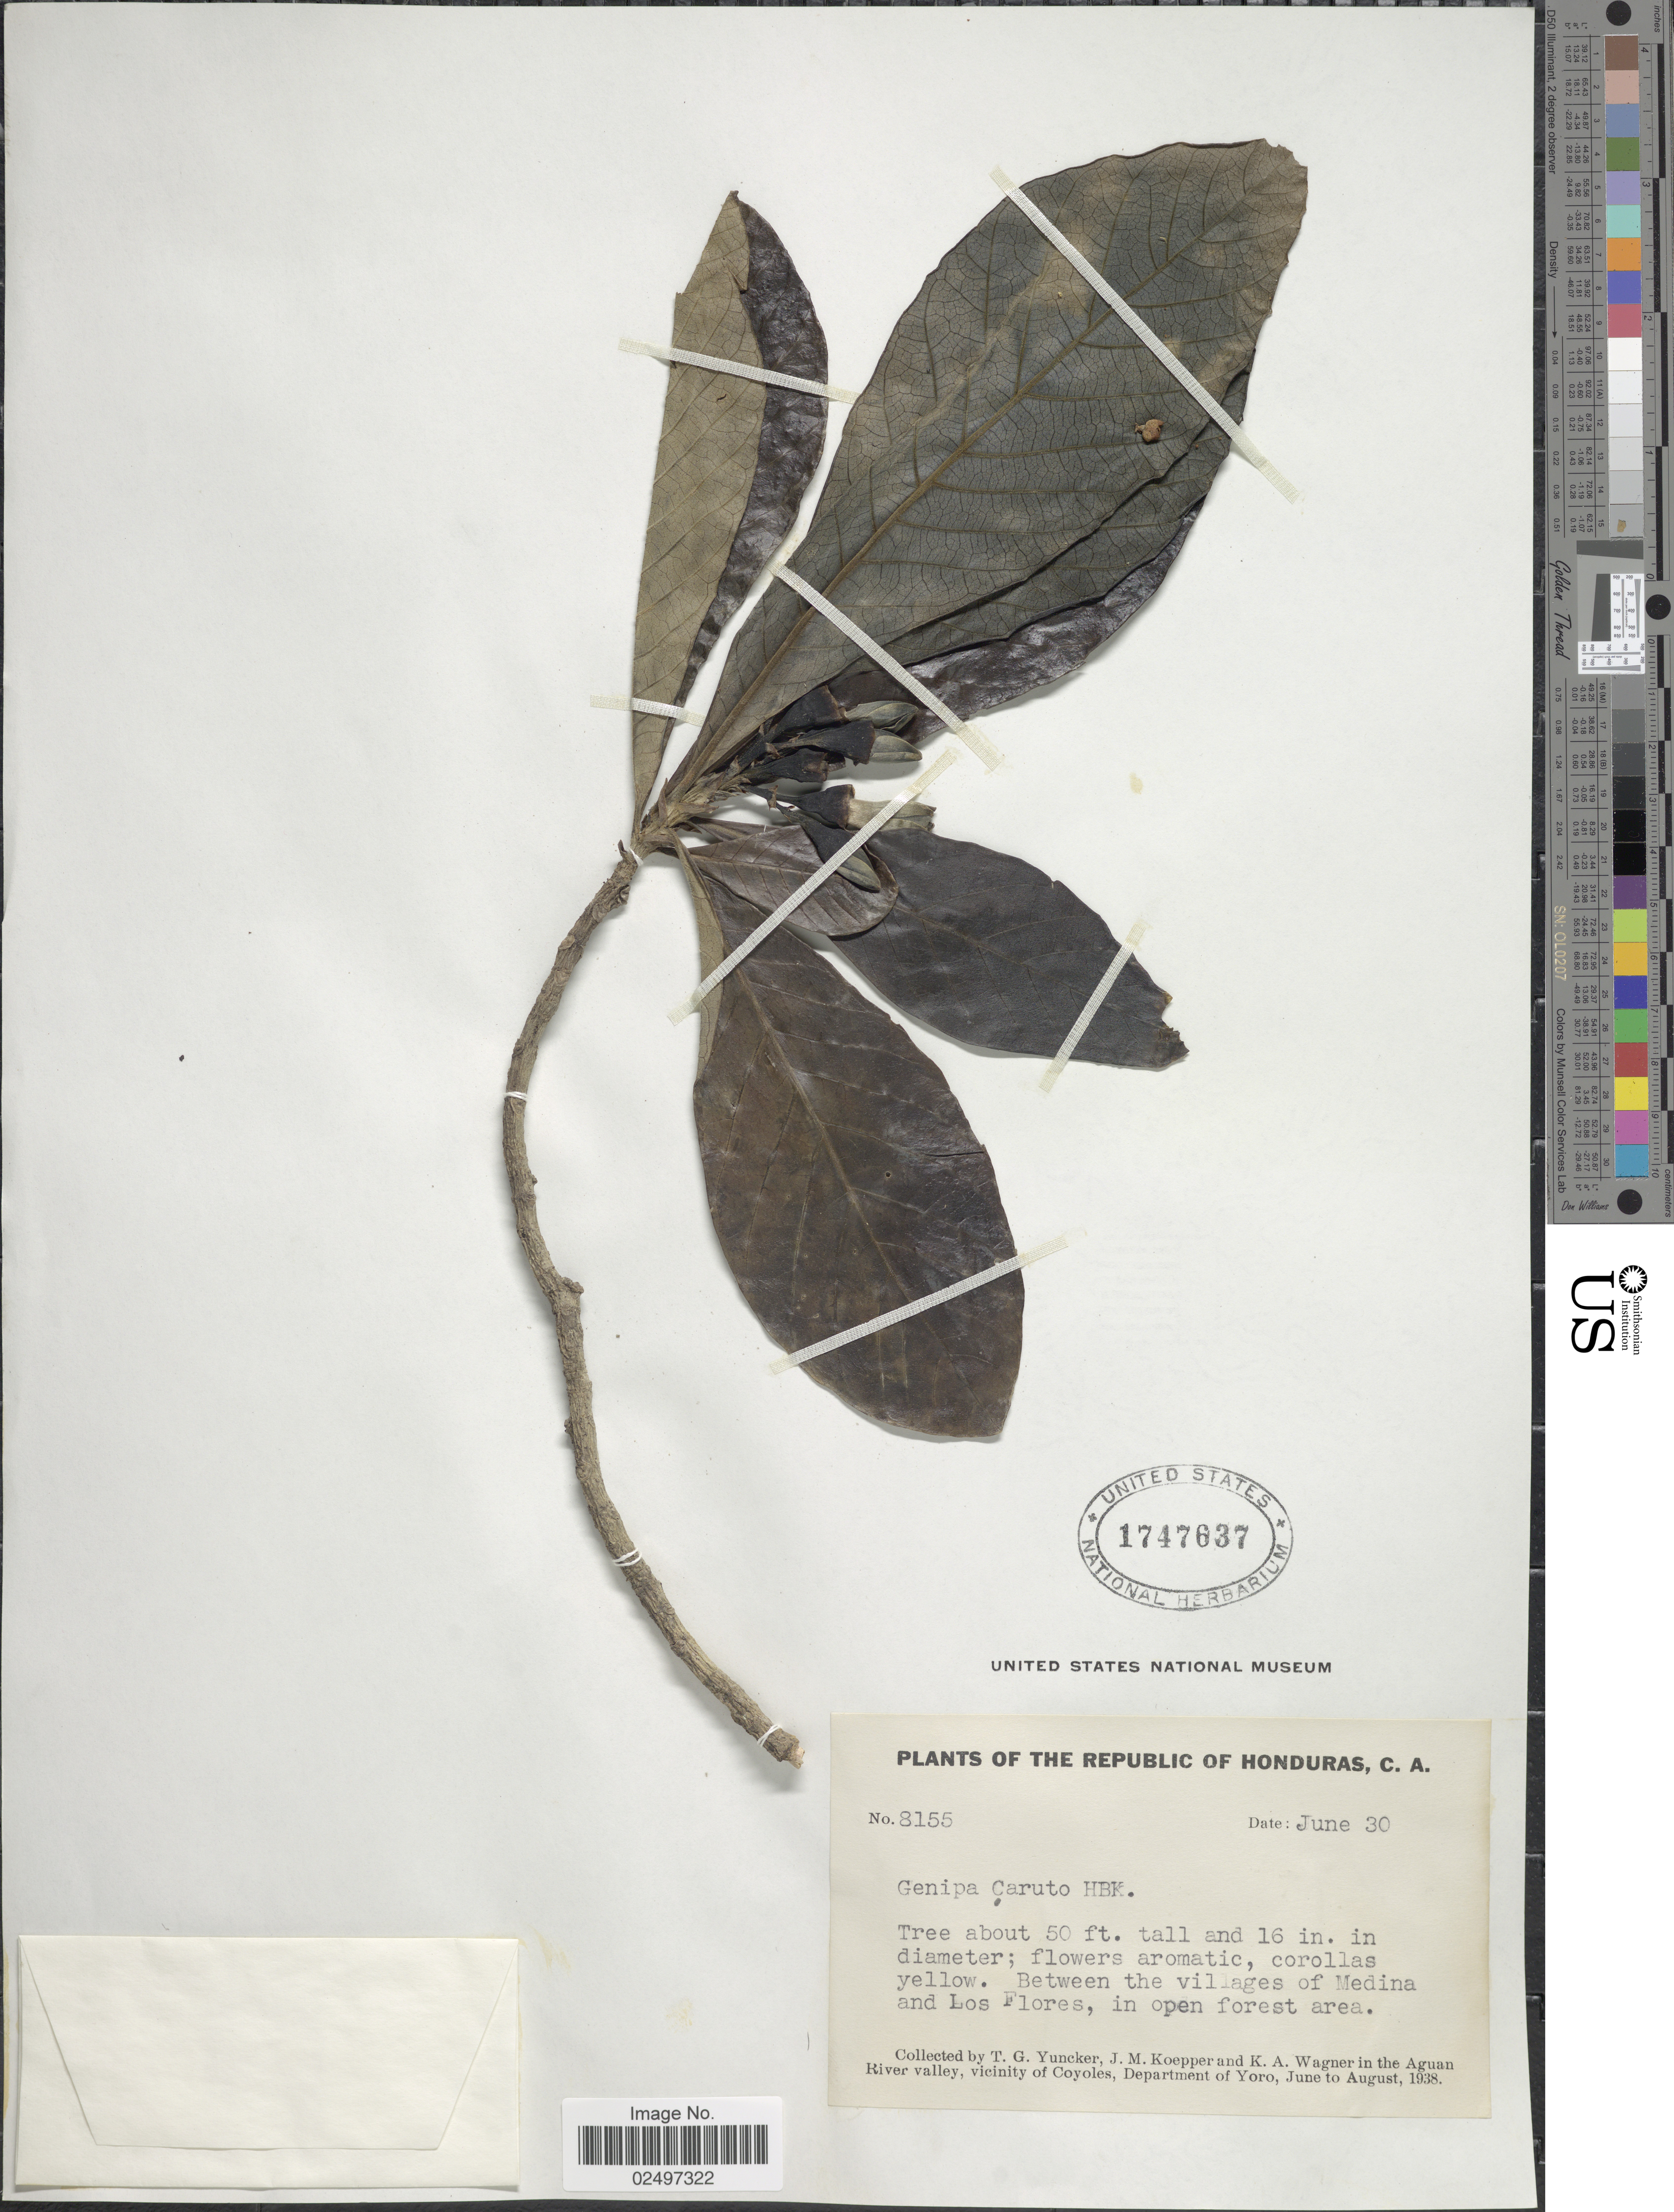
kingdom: Plantae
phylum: Tracheophyta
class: Magnoliopsida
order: Gentianales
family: Rubiaceae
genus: Genipa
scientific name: Genipa americana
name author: L.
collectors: T. G. Yuncker, J. M. Koepper & K. A. Wagner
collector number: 8155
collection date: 1938-06-30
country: Honduras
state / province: Yoro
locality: In the Aguan River Valley, vicinity of Coyoles, Department of Yoro, Between the village of Medina and Los Flores, in open forest area.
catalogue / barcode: US 1747637